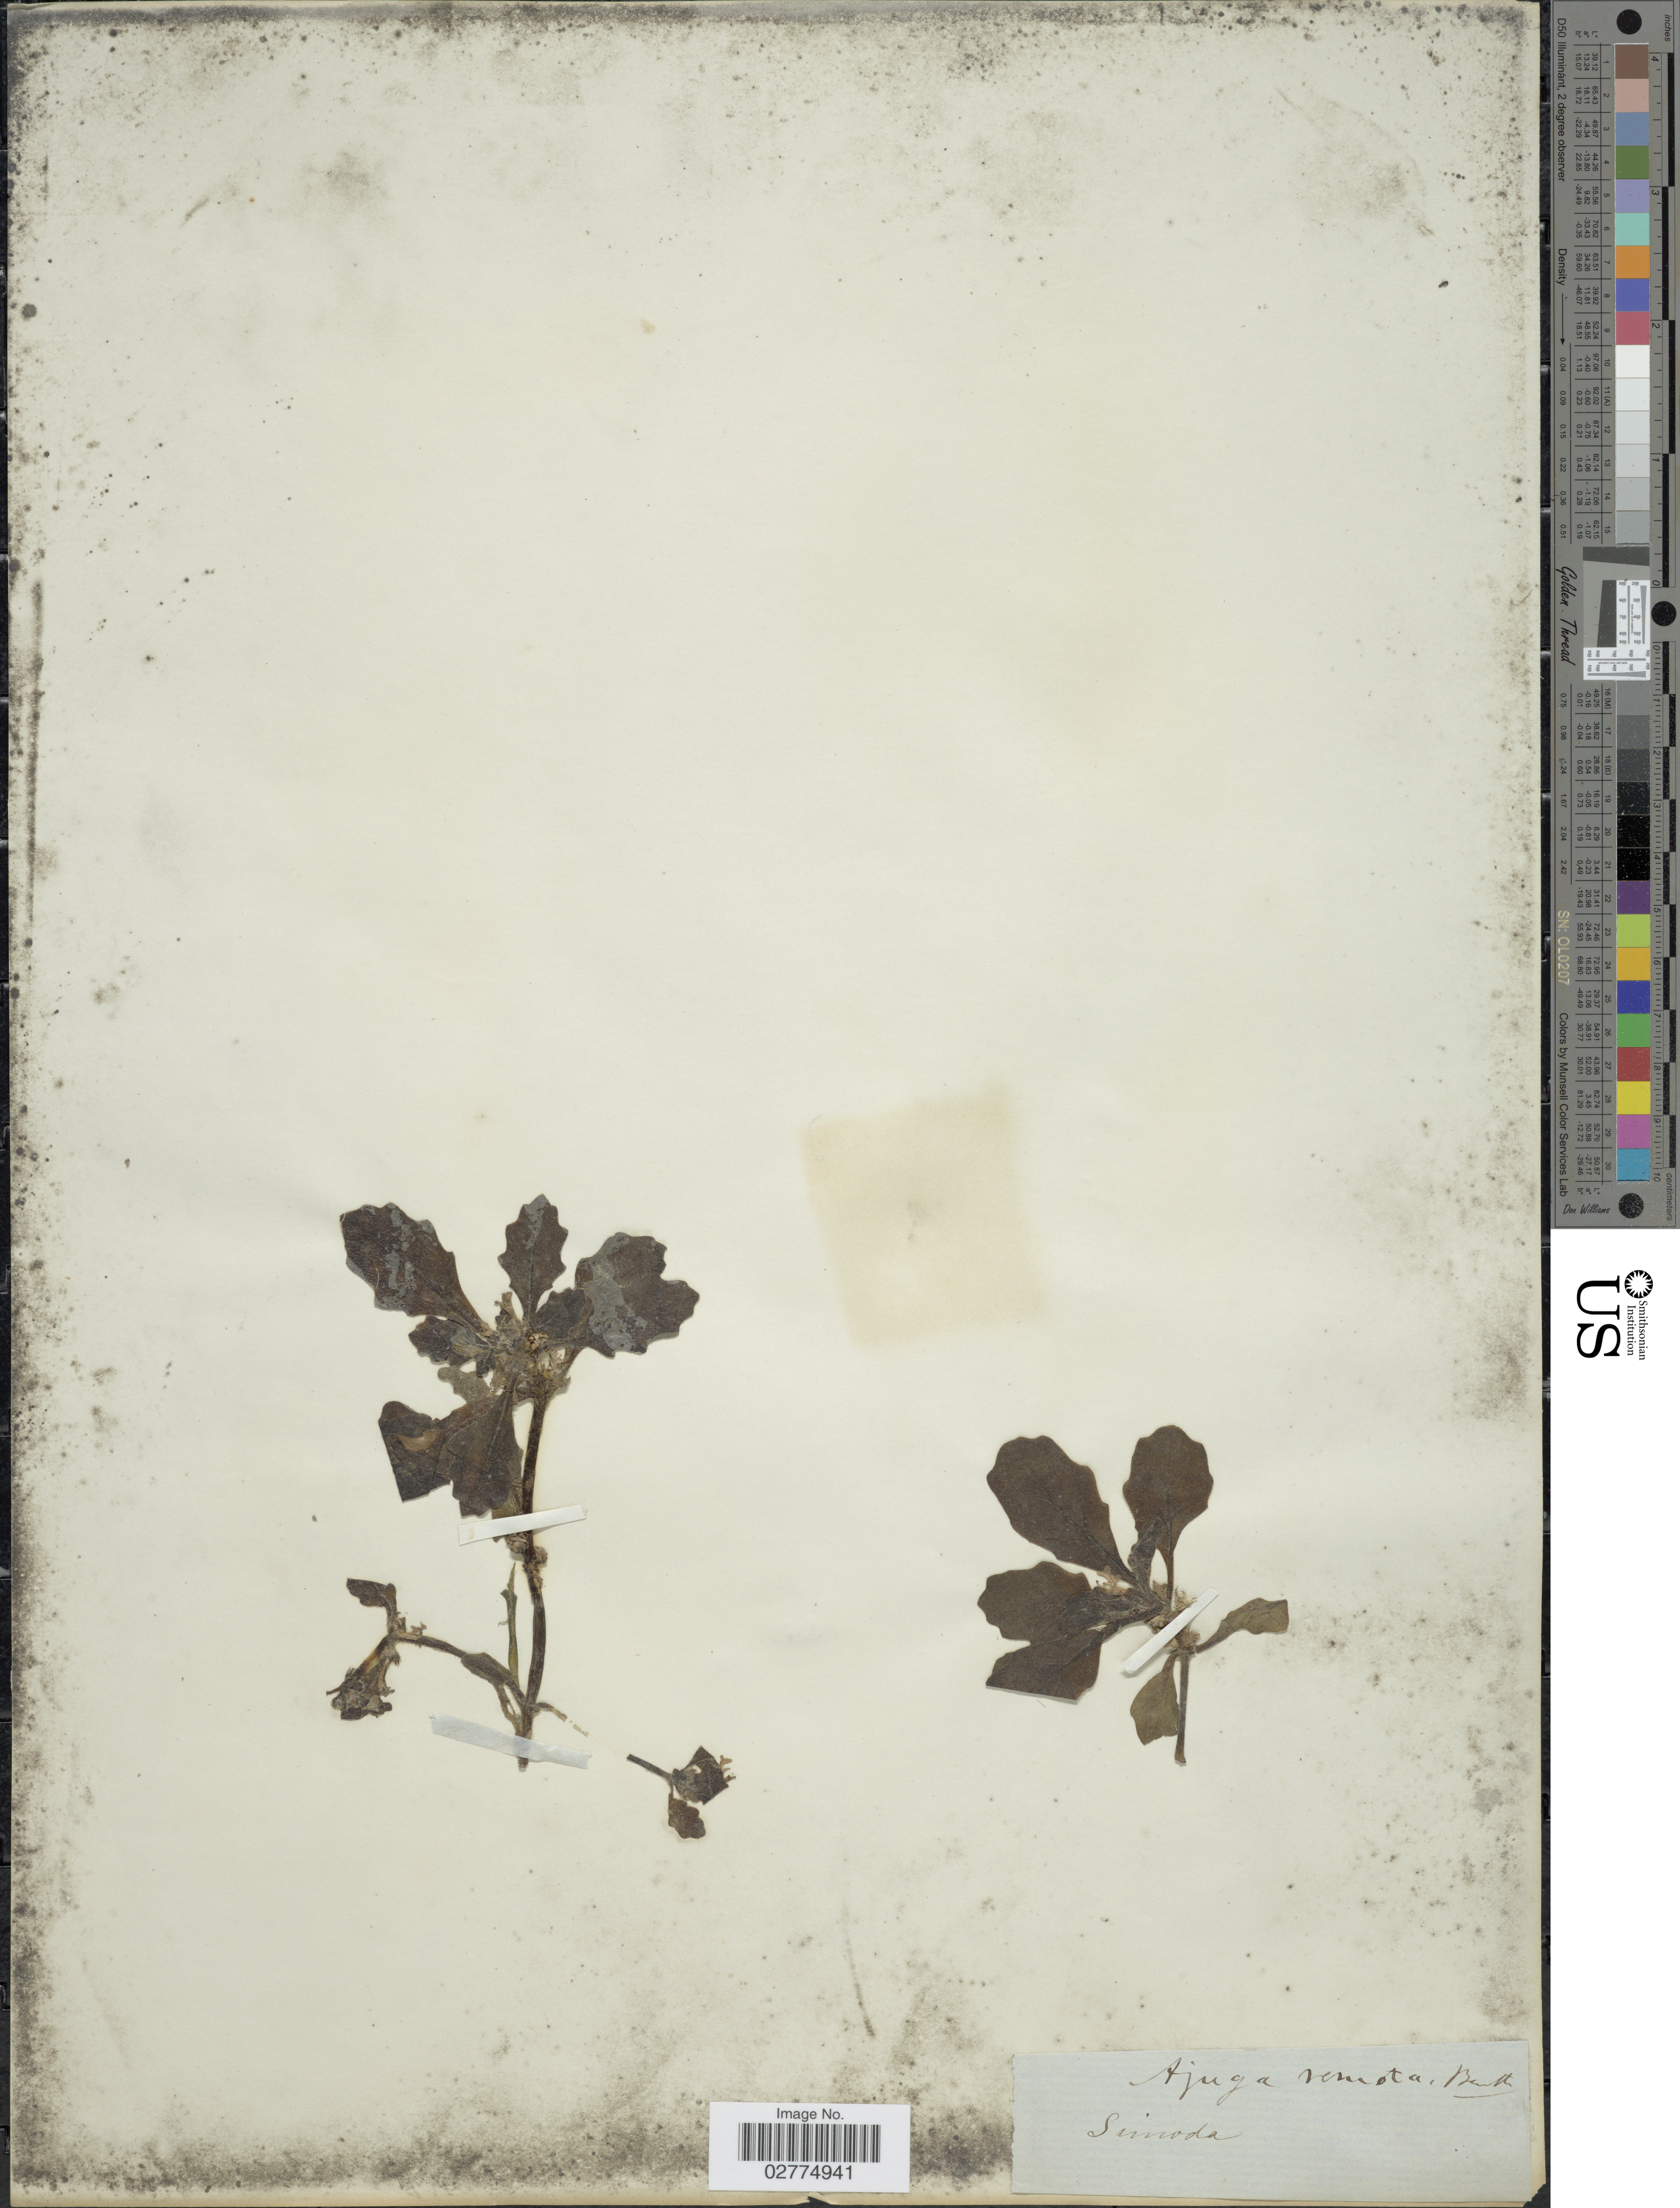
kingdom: Plantae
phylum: Tracheophyta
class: Magnoliopsida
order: Lamiales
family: Lamiaceae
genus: Ajuga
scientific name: Ajuga remota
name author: Wall. ex Benth.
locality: Simoda.